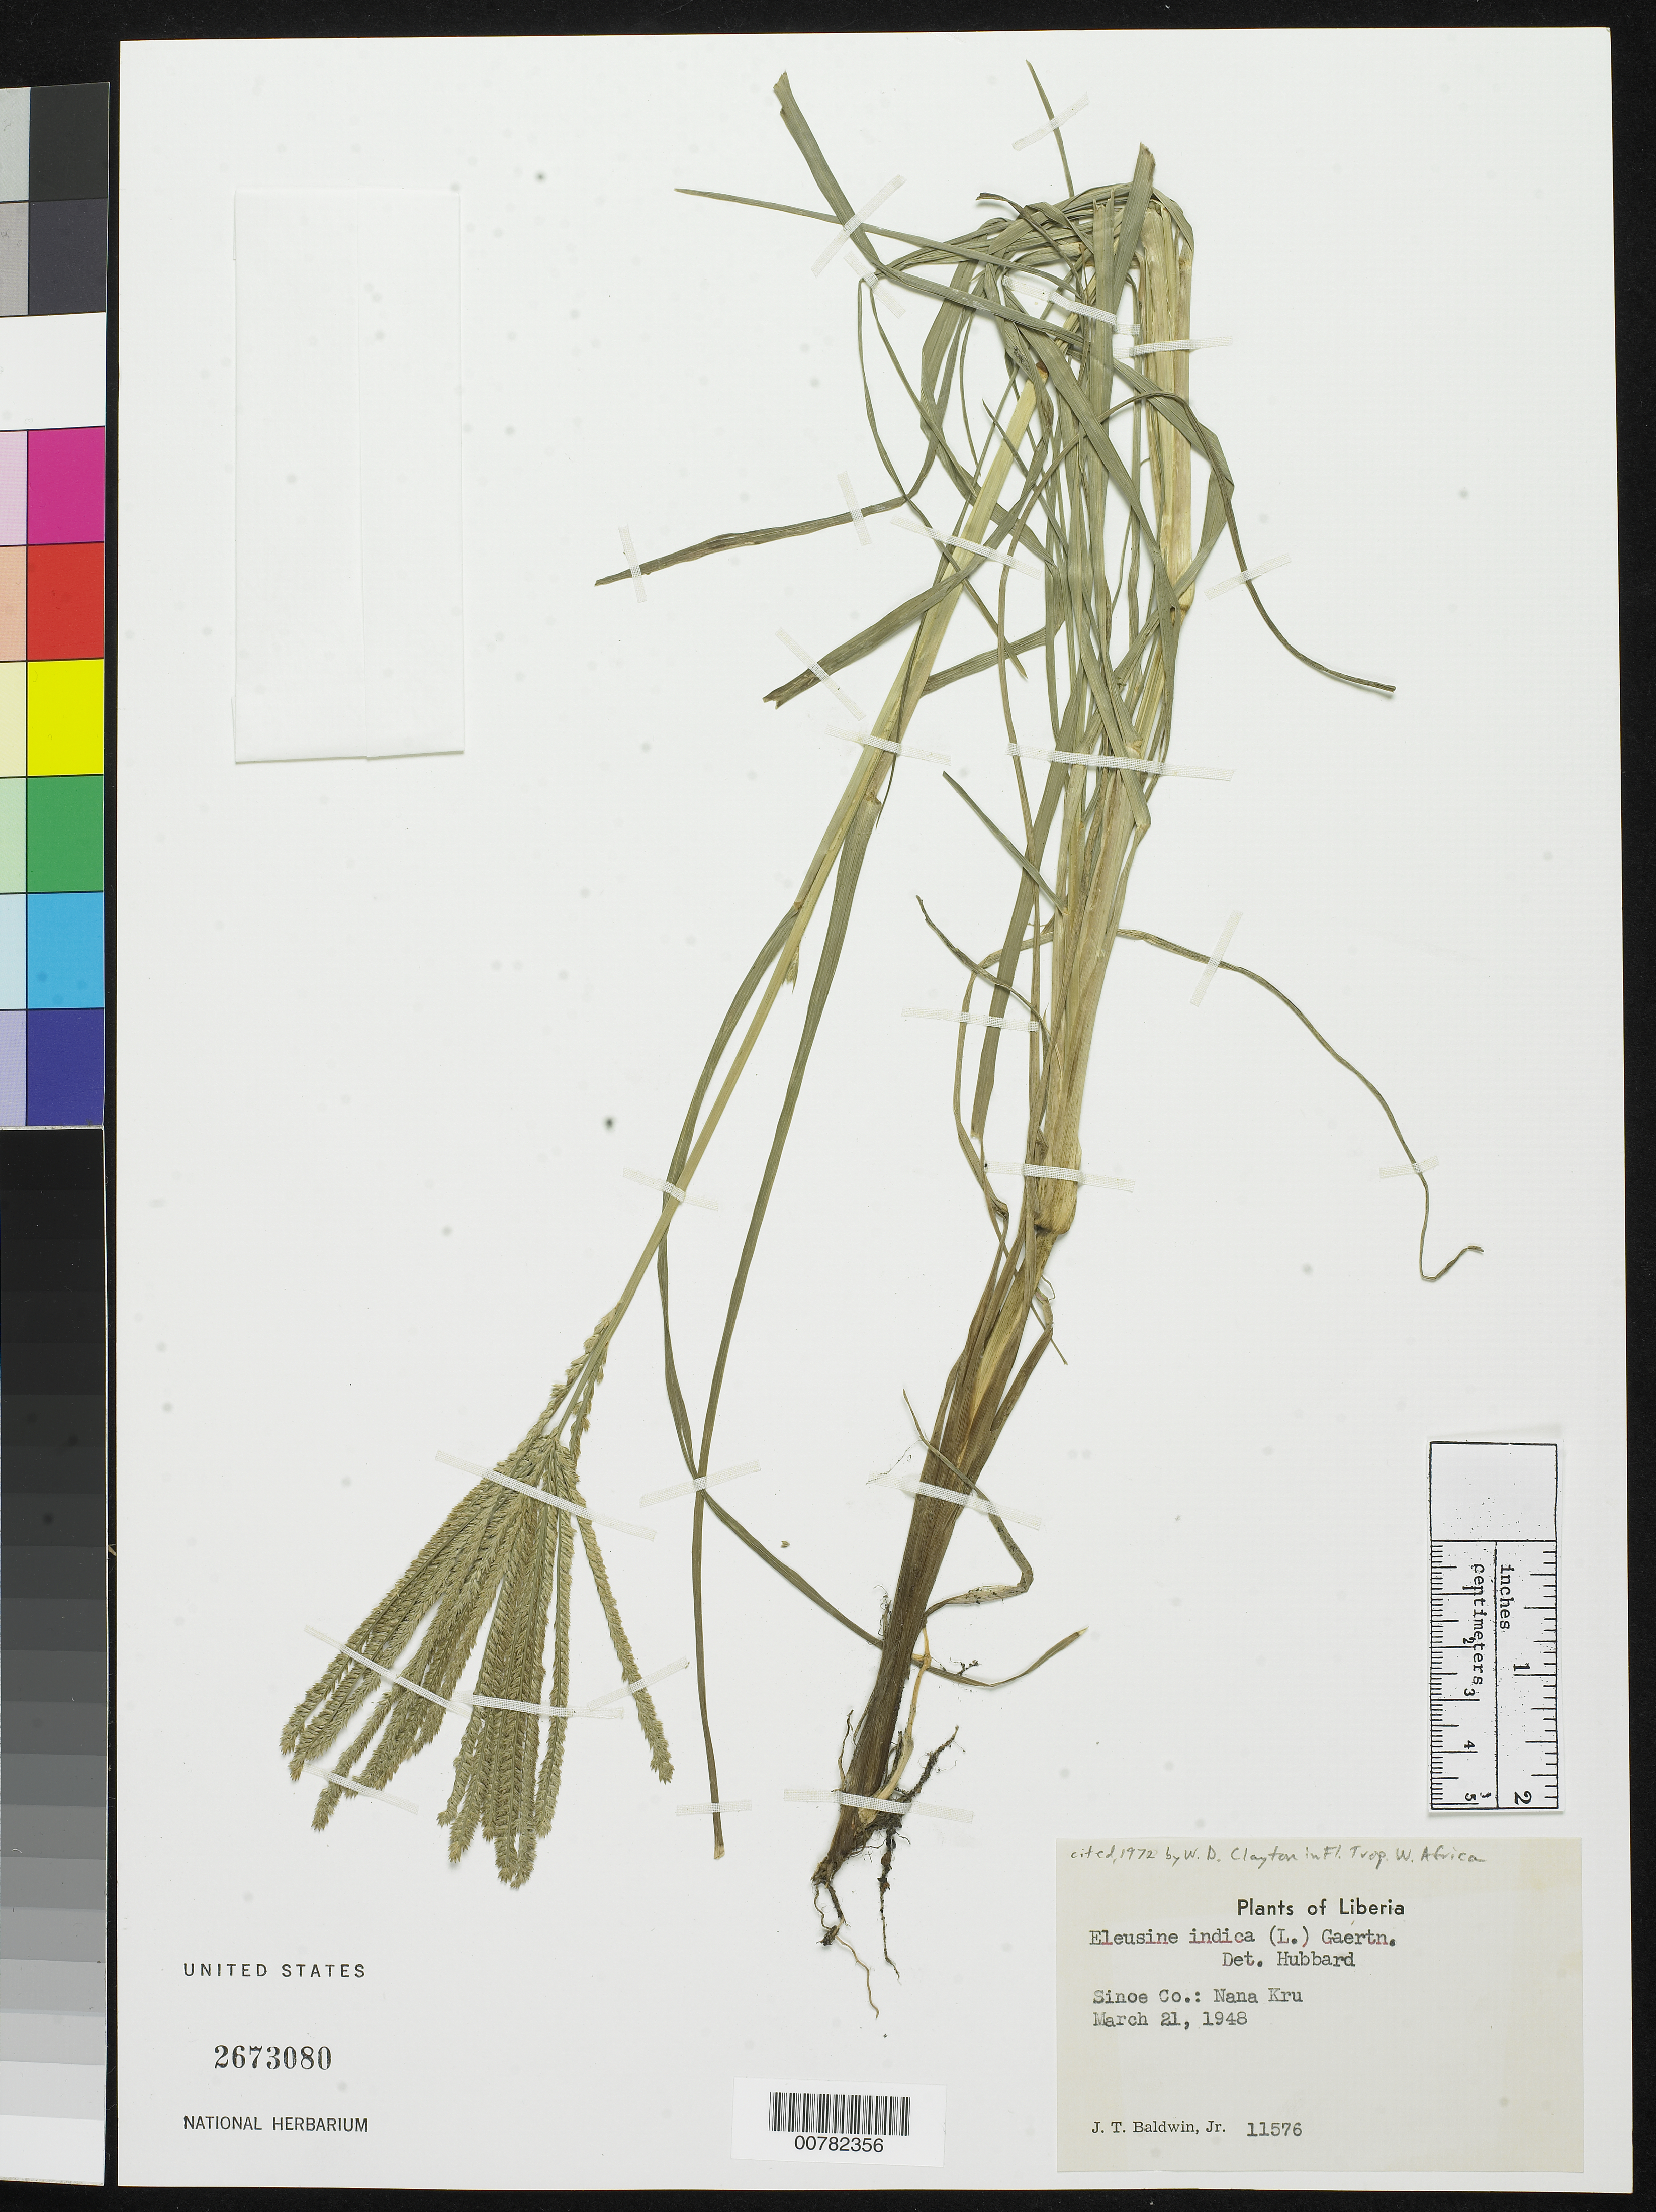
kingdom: Plantae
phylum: Tracheophyta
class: Liliopsida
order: Poales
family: Poaceae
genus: Eleusine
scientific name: Eleusine indica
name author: (L.) Gaertn.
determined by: Hubbard, C. E.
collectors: J. T. Baldwin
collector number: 11576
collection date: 1948-03-21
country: Liberia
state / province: Sinoe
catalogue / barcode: US 2673080